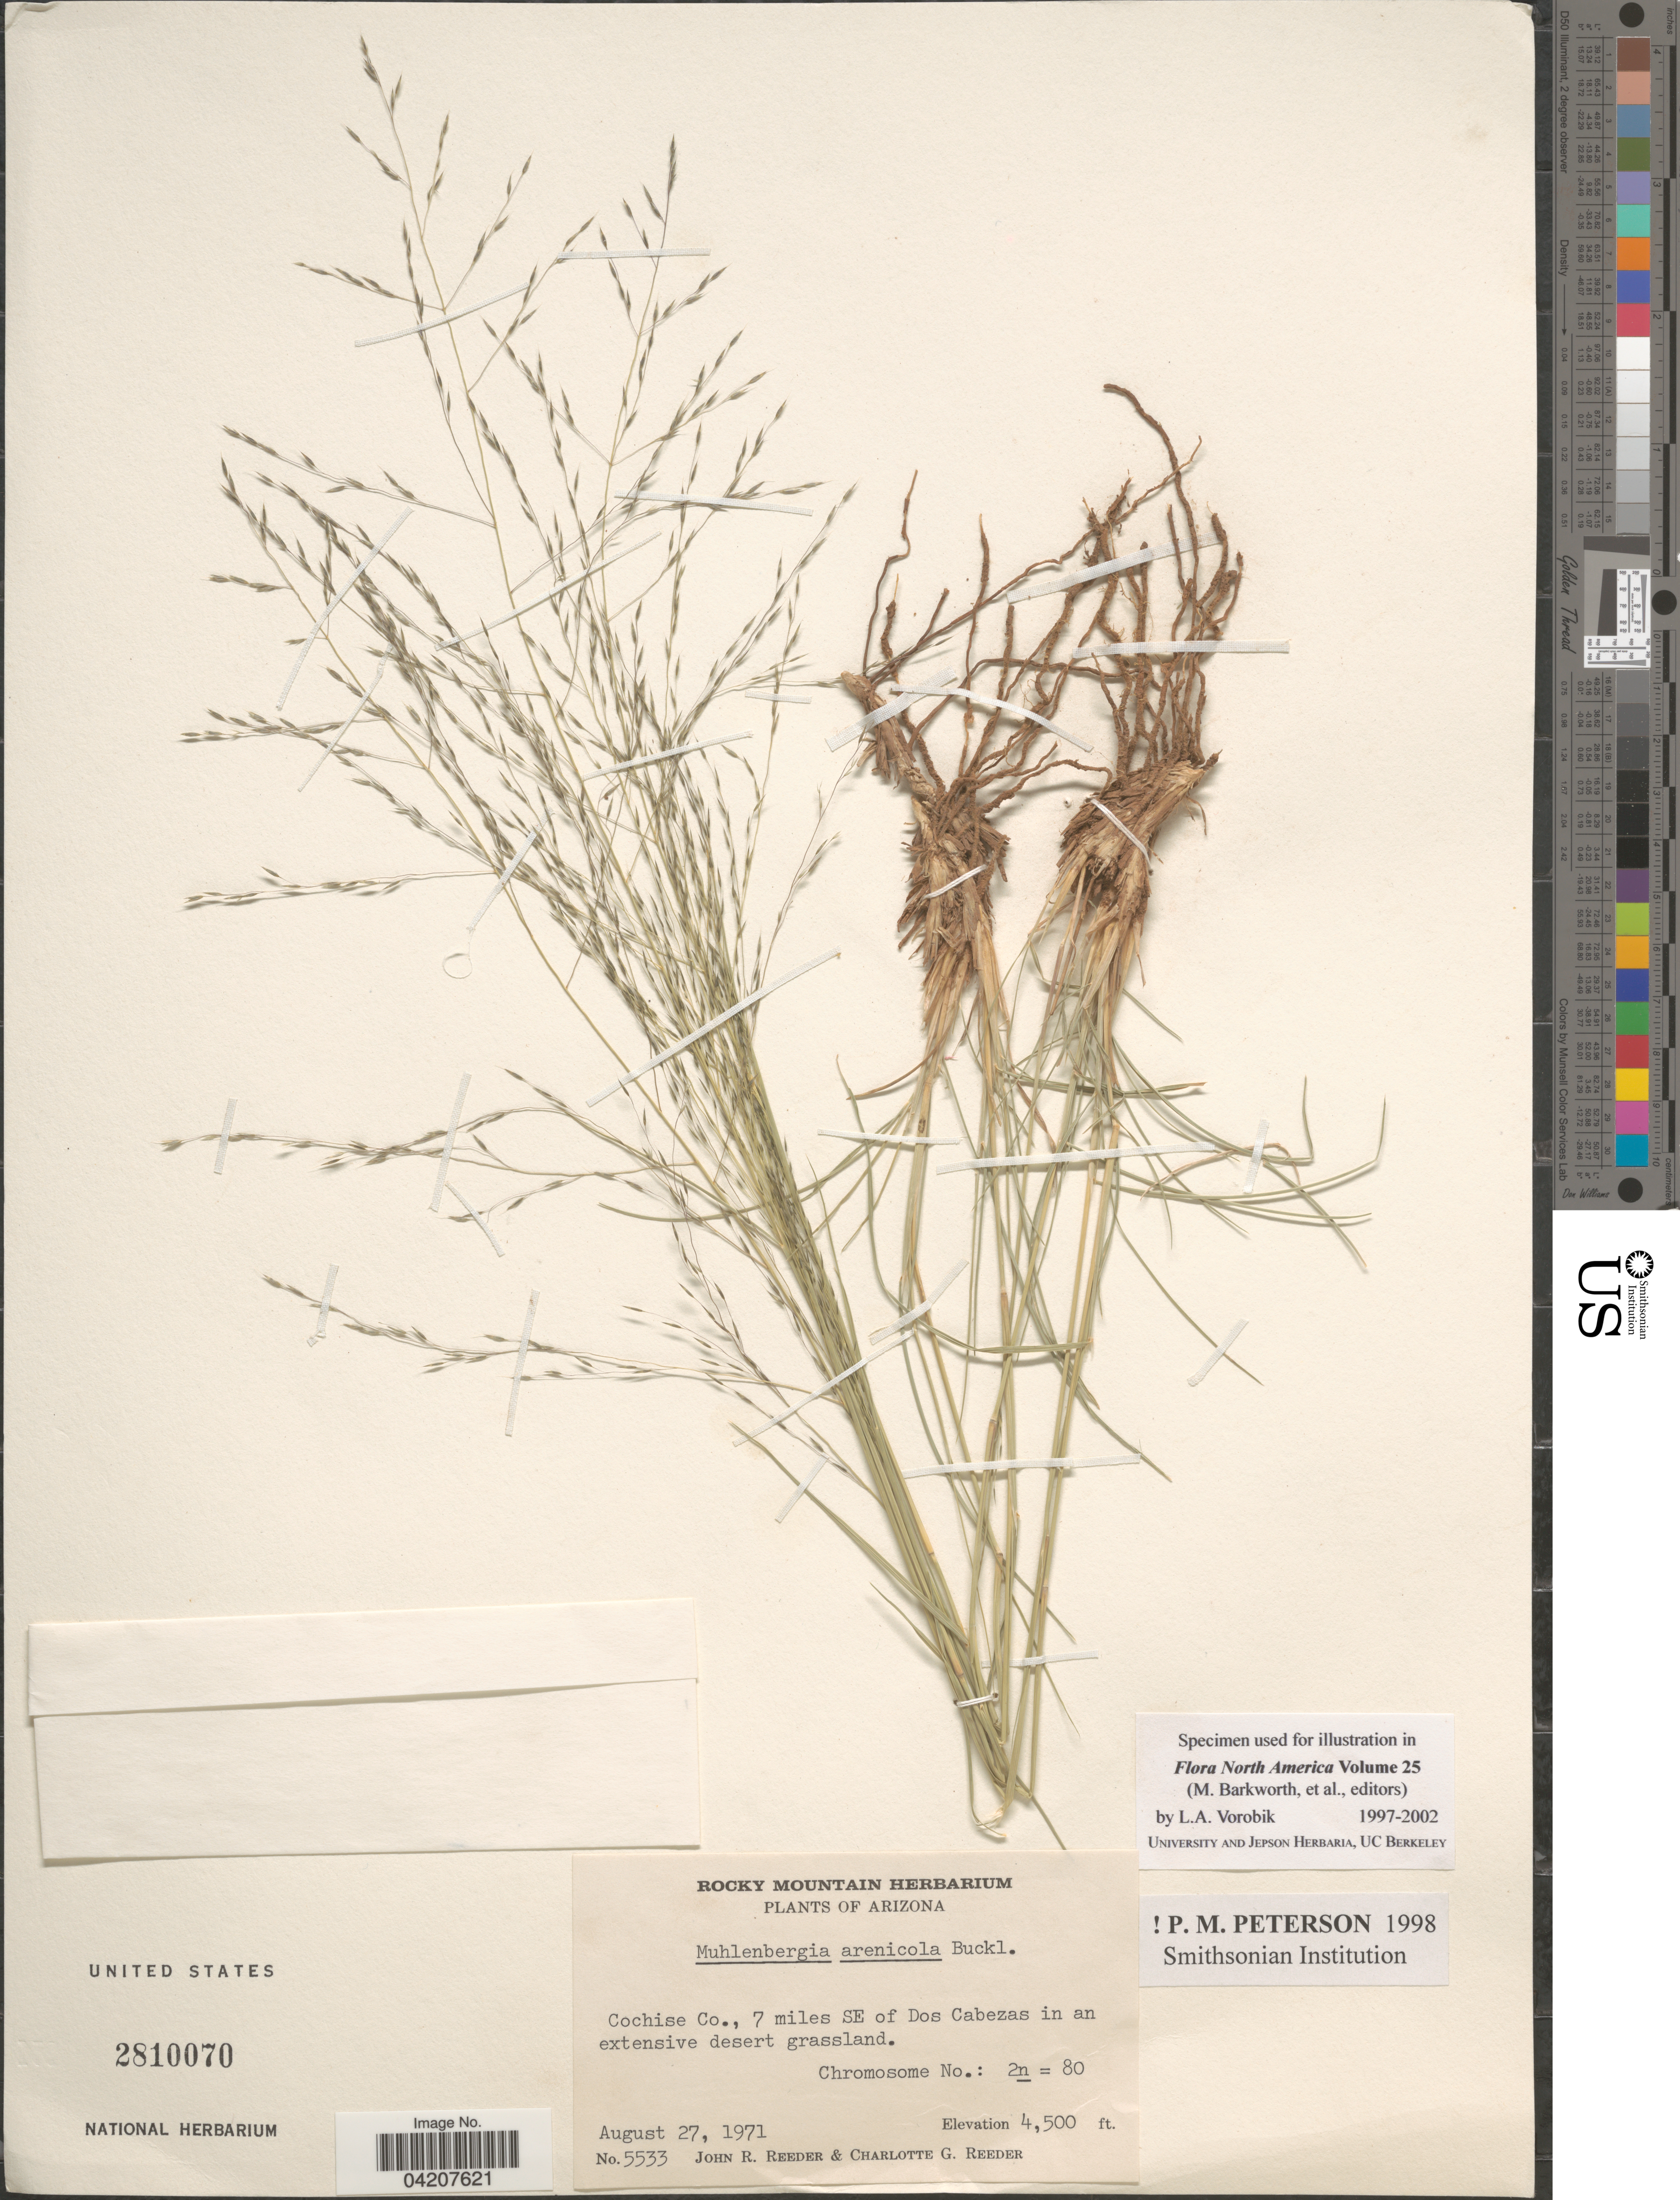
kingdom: Plantae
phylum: Tracheophyta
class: Liliopsida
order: Poales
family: Poaceae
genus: Muhlenbergia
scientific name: Muhlenbergia arenicola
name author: Buckley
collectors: J. R. Reeder & C. G. Reeder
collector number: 5533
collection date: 1971-08-27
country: United States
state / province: Arizona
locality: Cochise Co., 7 miles SE of Dos Cabezas in an extensive desert grassland.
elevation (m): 1372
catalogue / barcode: US 2810070